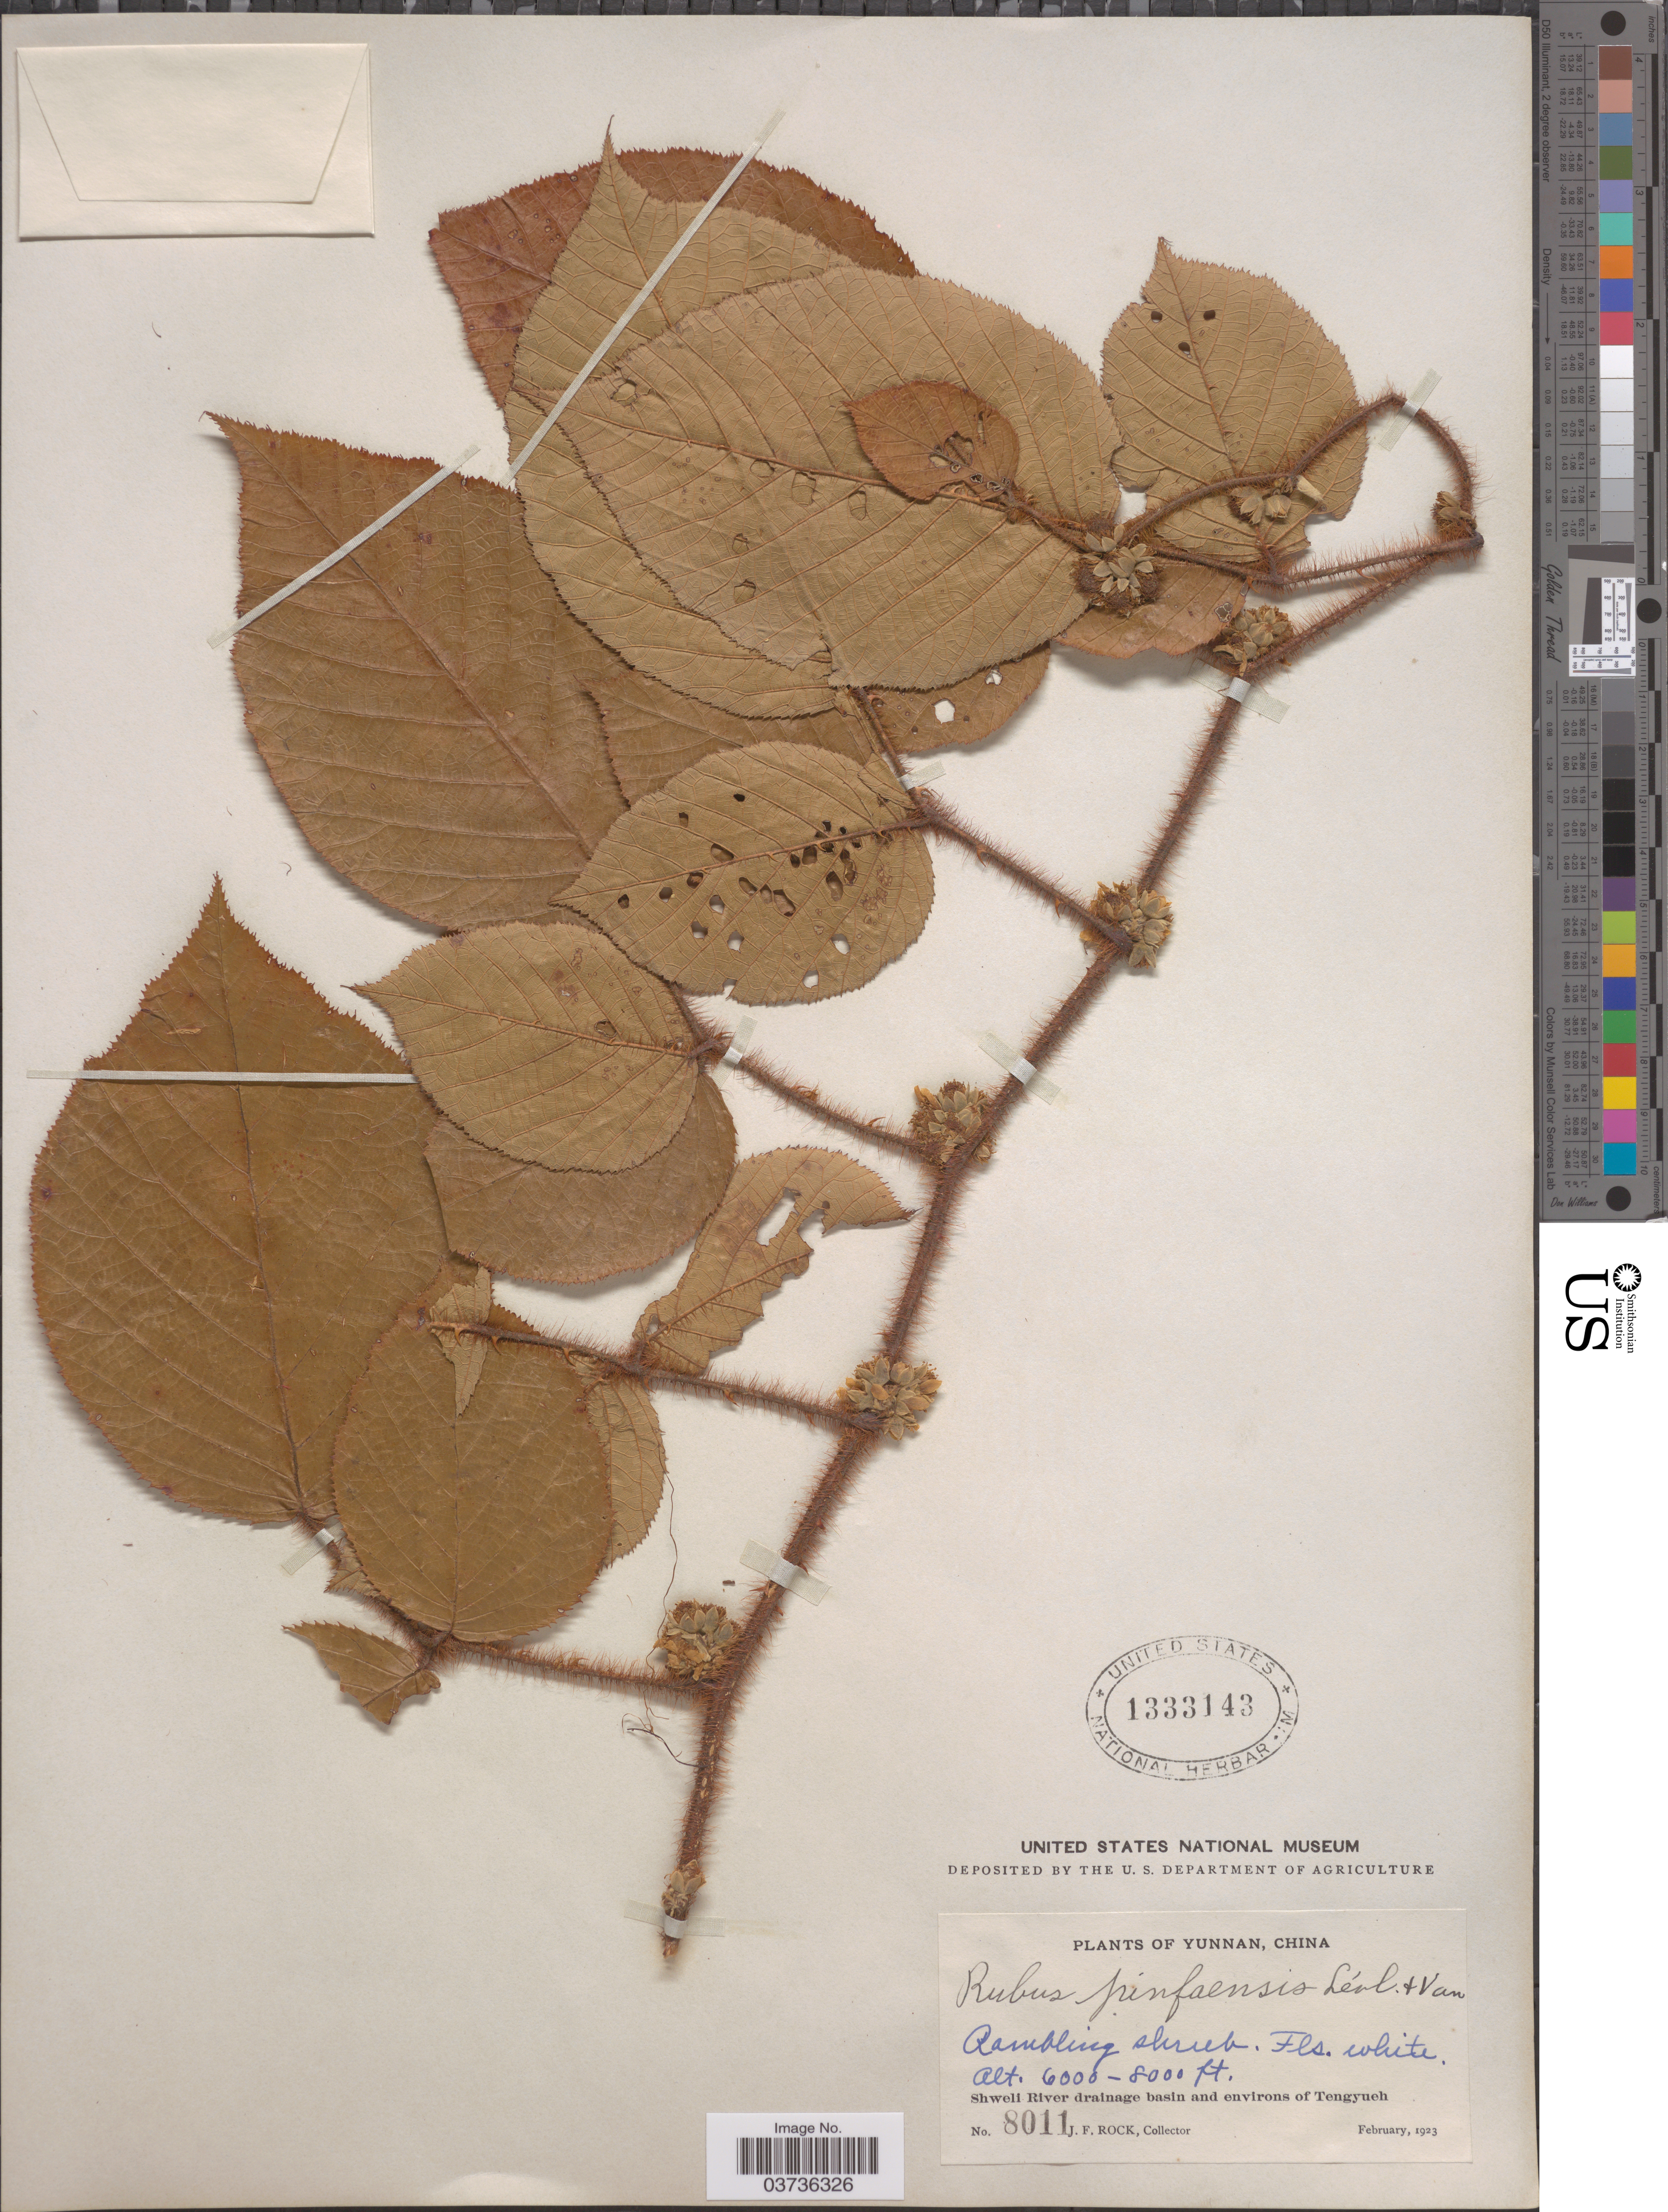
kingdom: Plantae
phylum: Tracheophyta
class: Magnoliopsida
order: Rosales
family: Rosaceae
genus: Rubus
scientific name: Rubus pinfaensis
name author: H. Lév. & Vaniot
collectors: J. Rock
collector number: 8011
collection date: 1923-02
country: China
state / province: Yunnan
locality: Shweli River drainage basin and environs of Tengyueh.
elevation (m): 1829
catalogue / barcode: US 1333143